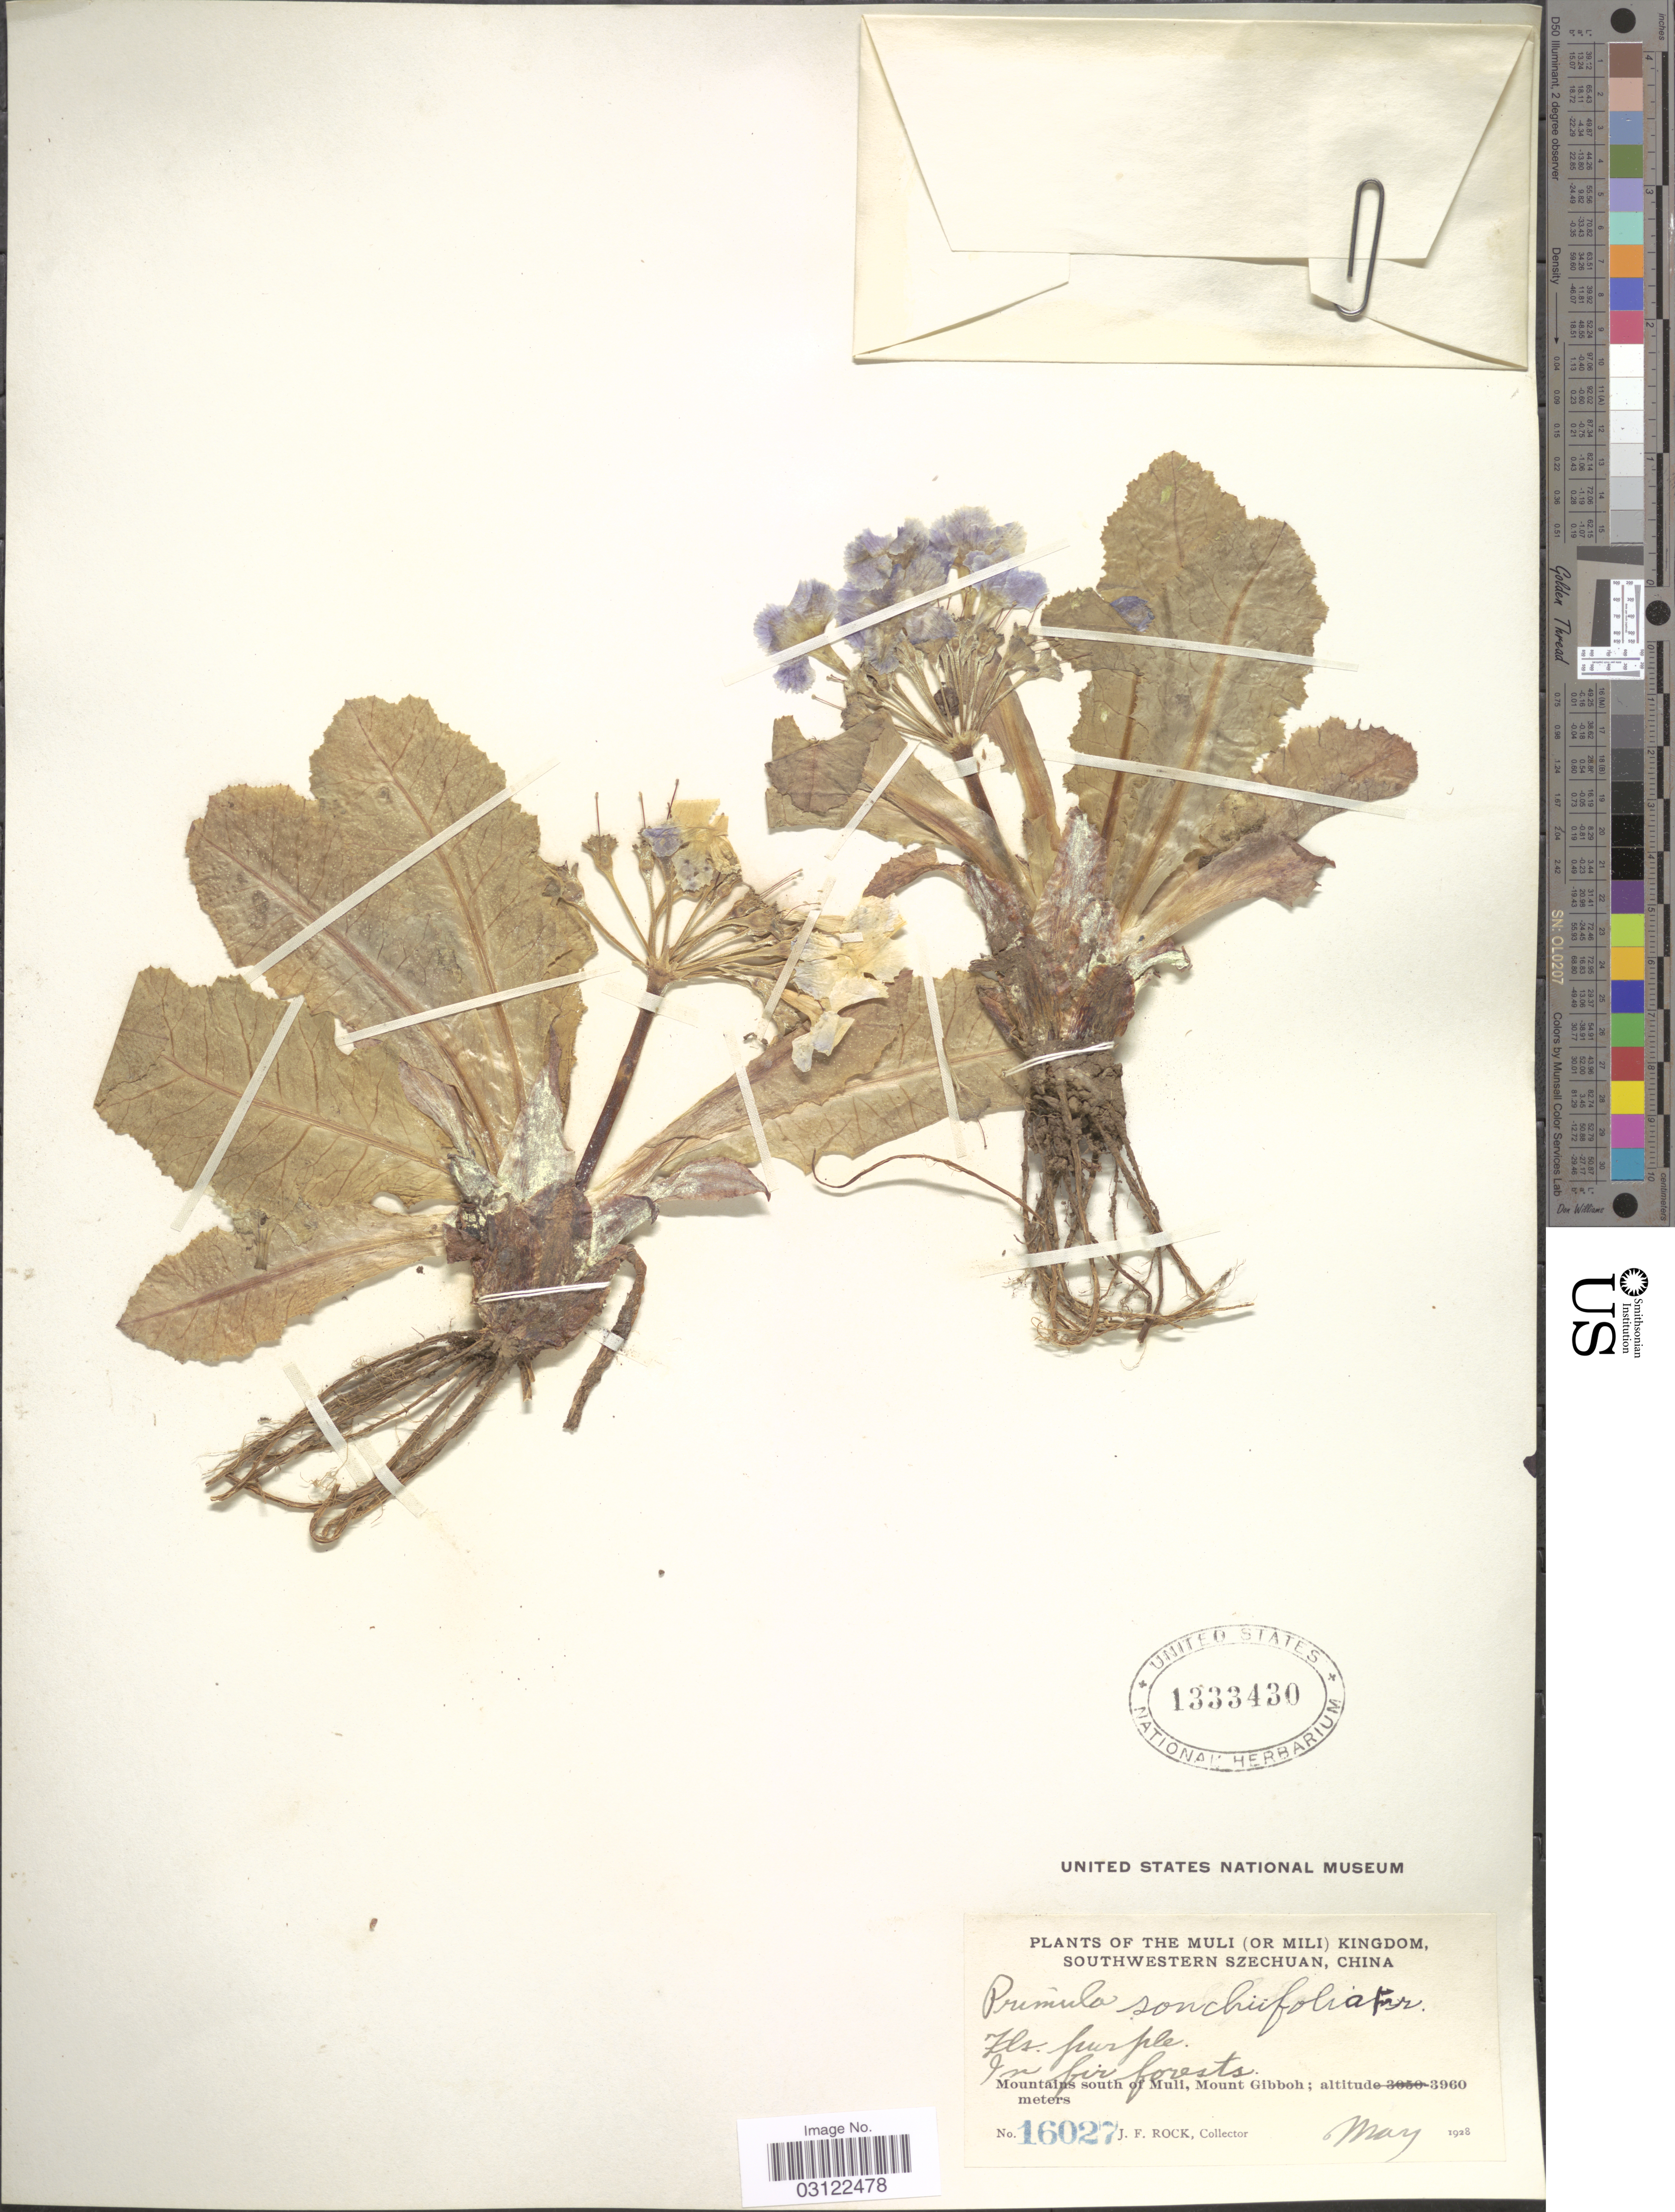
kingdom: Plantae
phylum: Tracheophyta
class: Magnoliopsida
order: Ericales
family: Primulaceae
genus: Primula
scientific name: Primula sonchifolia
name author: Franch.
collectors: J. Rock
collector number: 16027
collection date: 1928-05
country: China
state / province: Sichuan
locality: Muli (or Mili) Kingdom, Southwestern Szechuan. Mountains south of Muli, Mount Gibboh.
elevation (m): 3960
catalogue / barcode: US 1333430